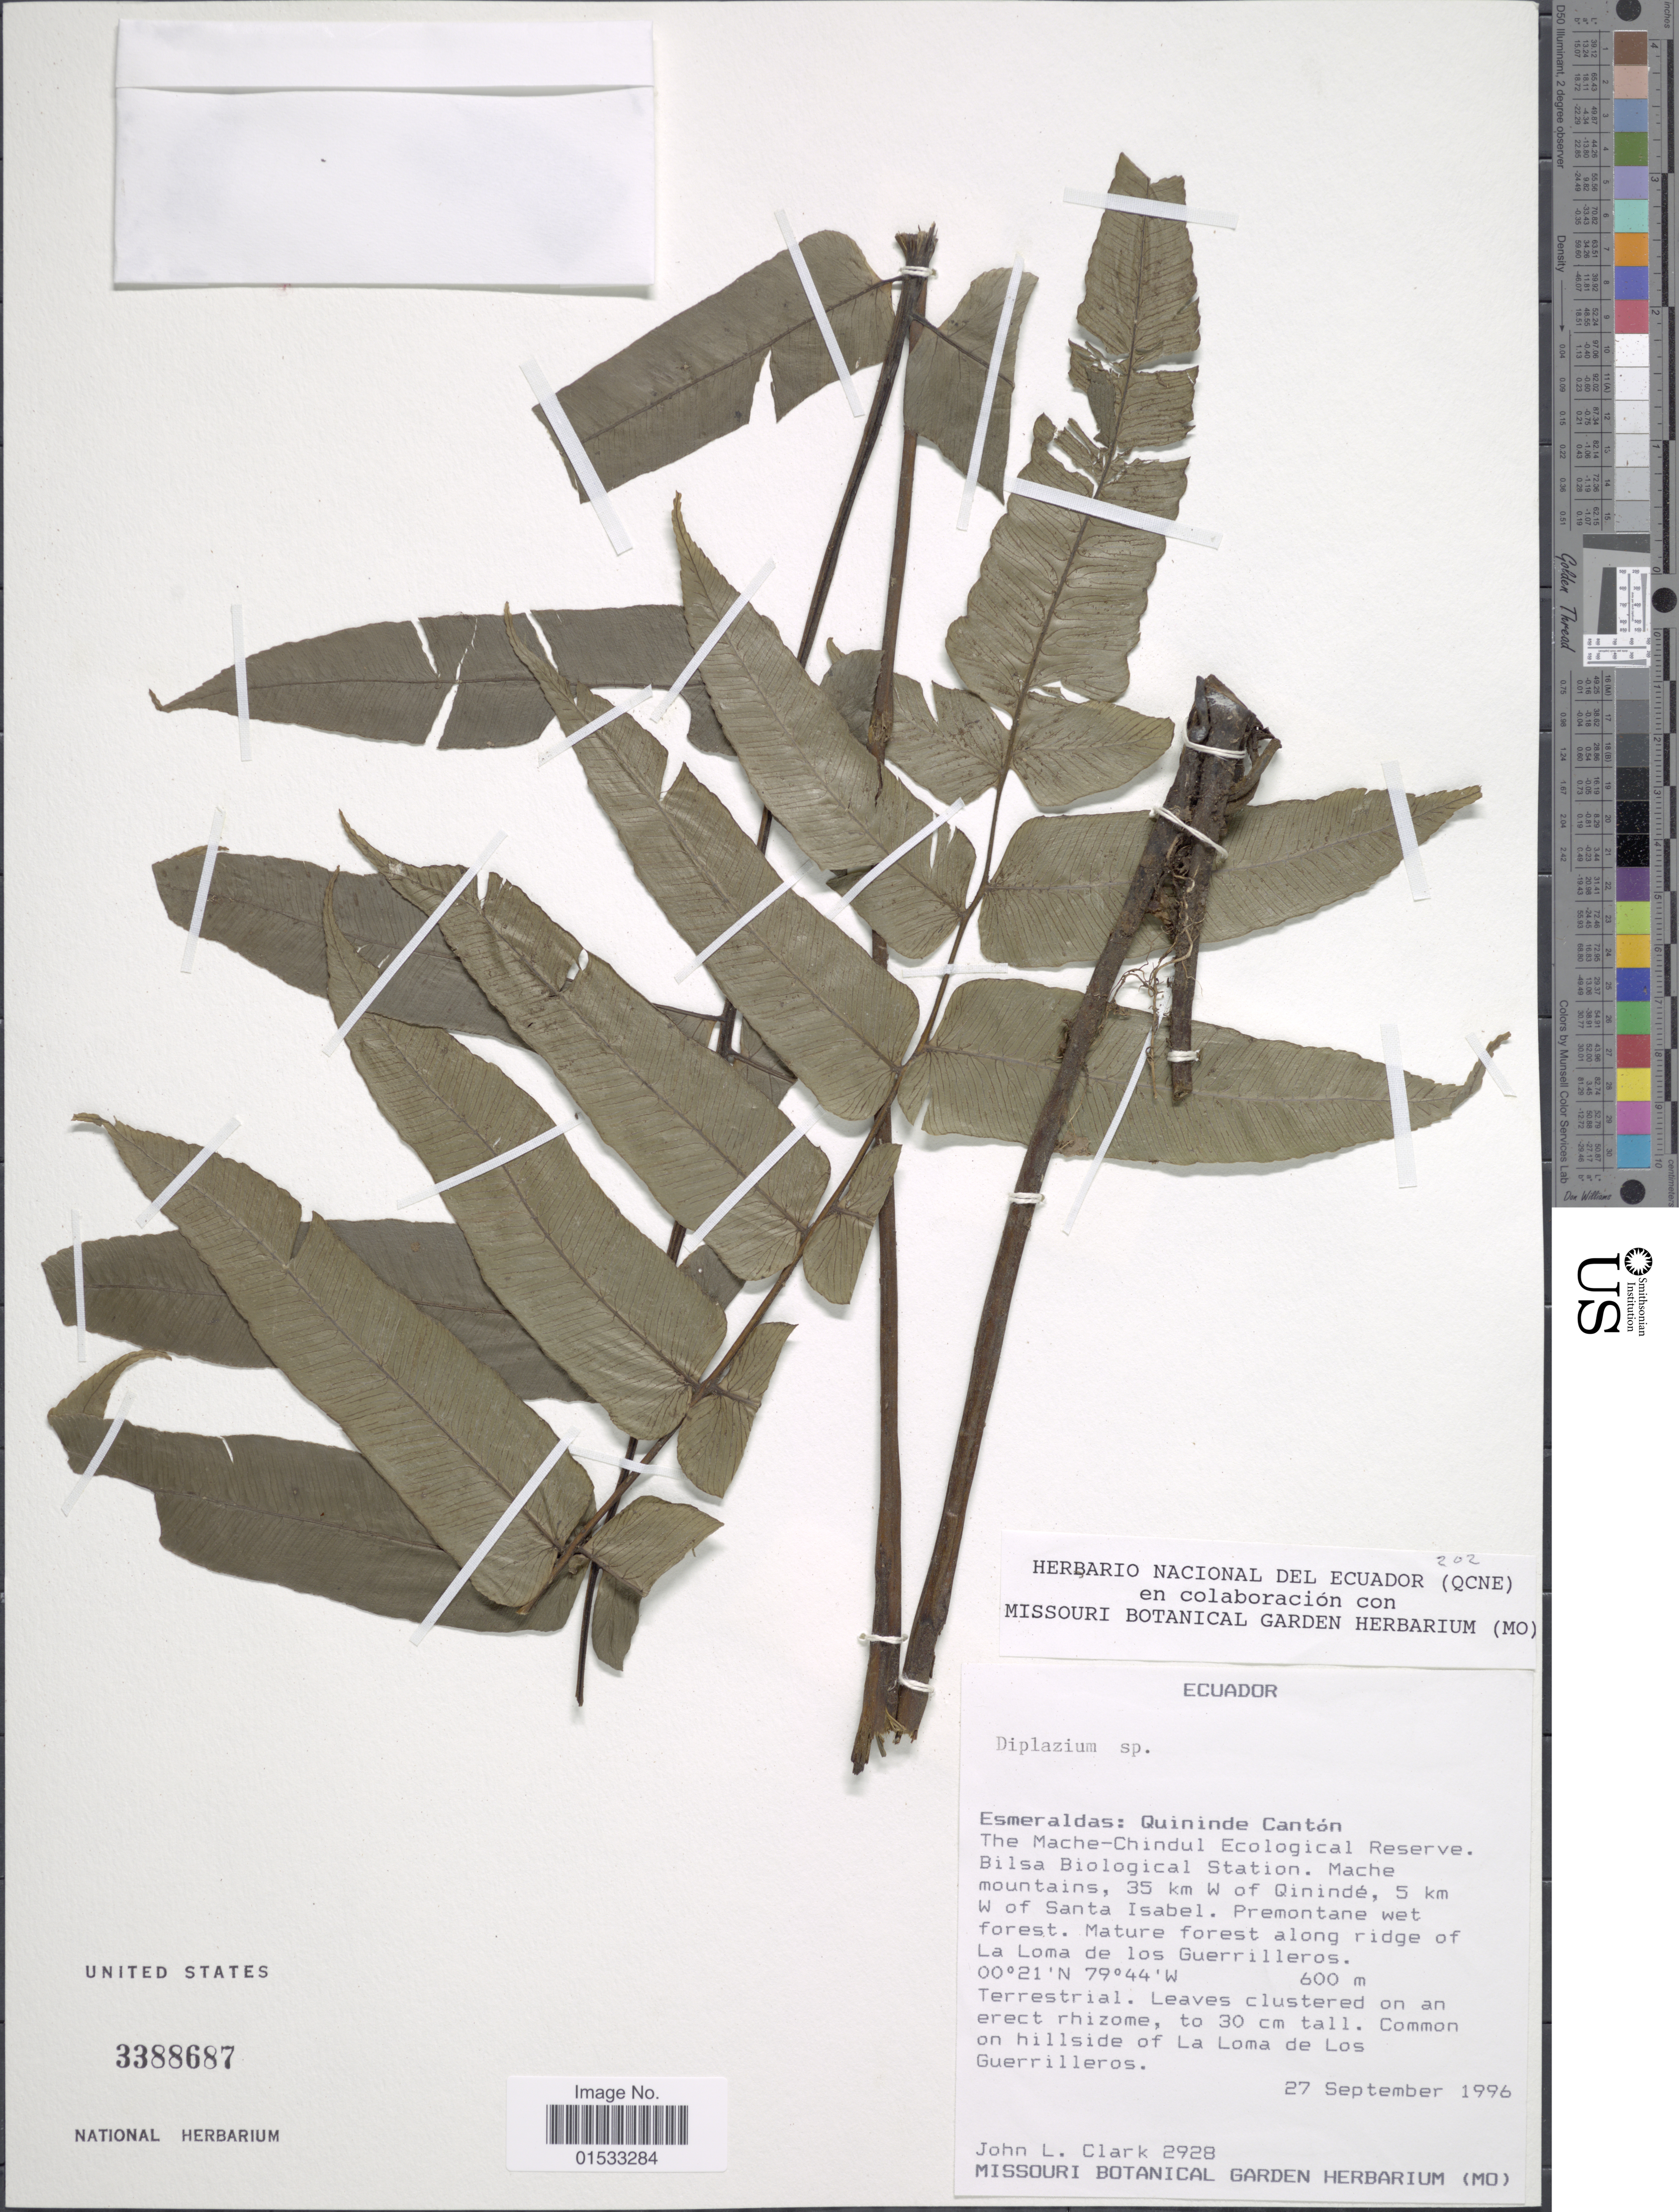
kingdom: Plantae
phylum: Tracheophyta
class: Polypodiopsida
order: Polypodiales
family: Athyriaceae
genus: Diplazium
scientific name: Diplazium sp.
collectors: J. L. Clark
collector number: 2928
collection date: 1996-09-27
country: Ecuador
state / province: Esmeraldas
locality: Quininde Cantón, the Mache- Chindul Ecological Reserve, Bilsa Biological Station, Mache mountains, 35 km W of Quinindé, 5 km of W of Santa Isabel. Mature forest along ridge of La Loma de los Guerrilleros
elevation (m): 600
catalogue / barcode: US 3388687